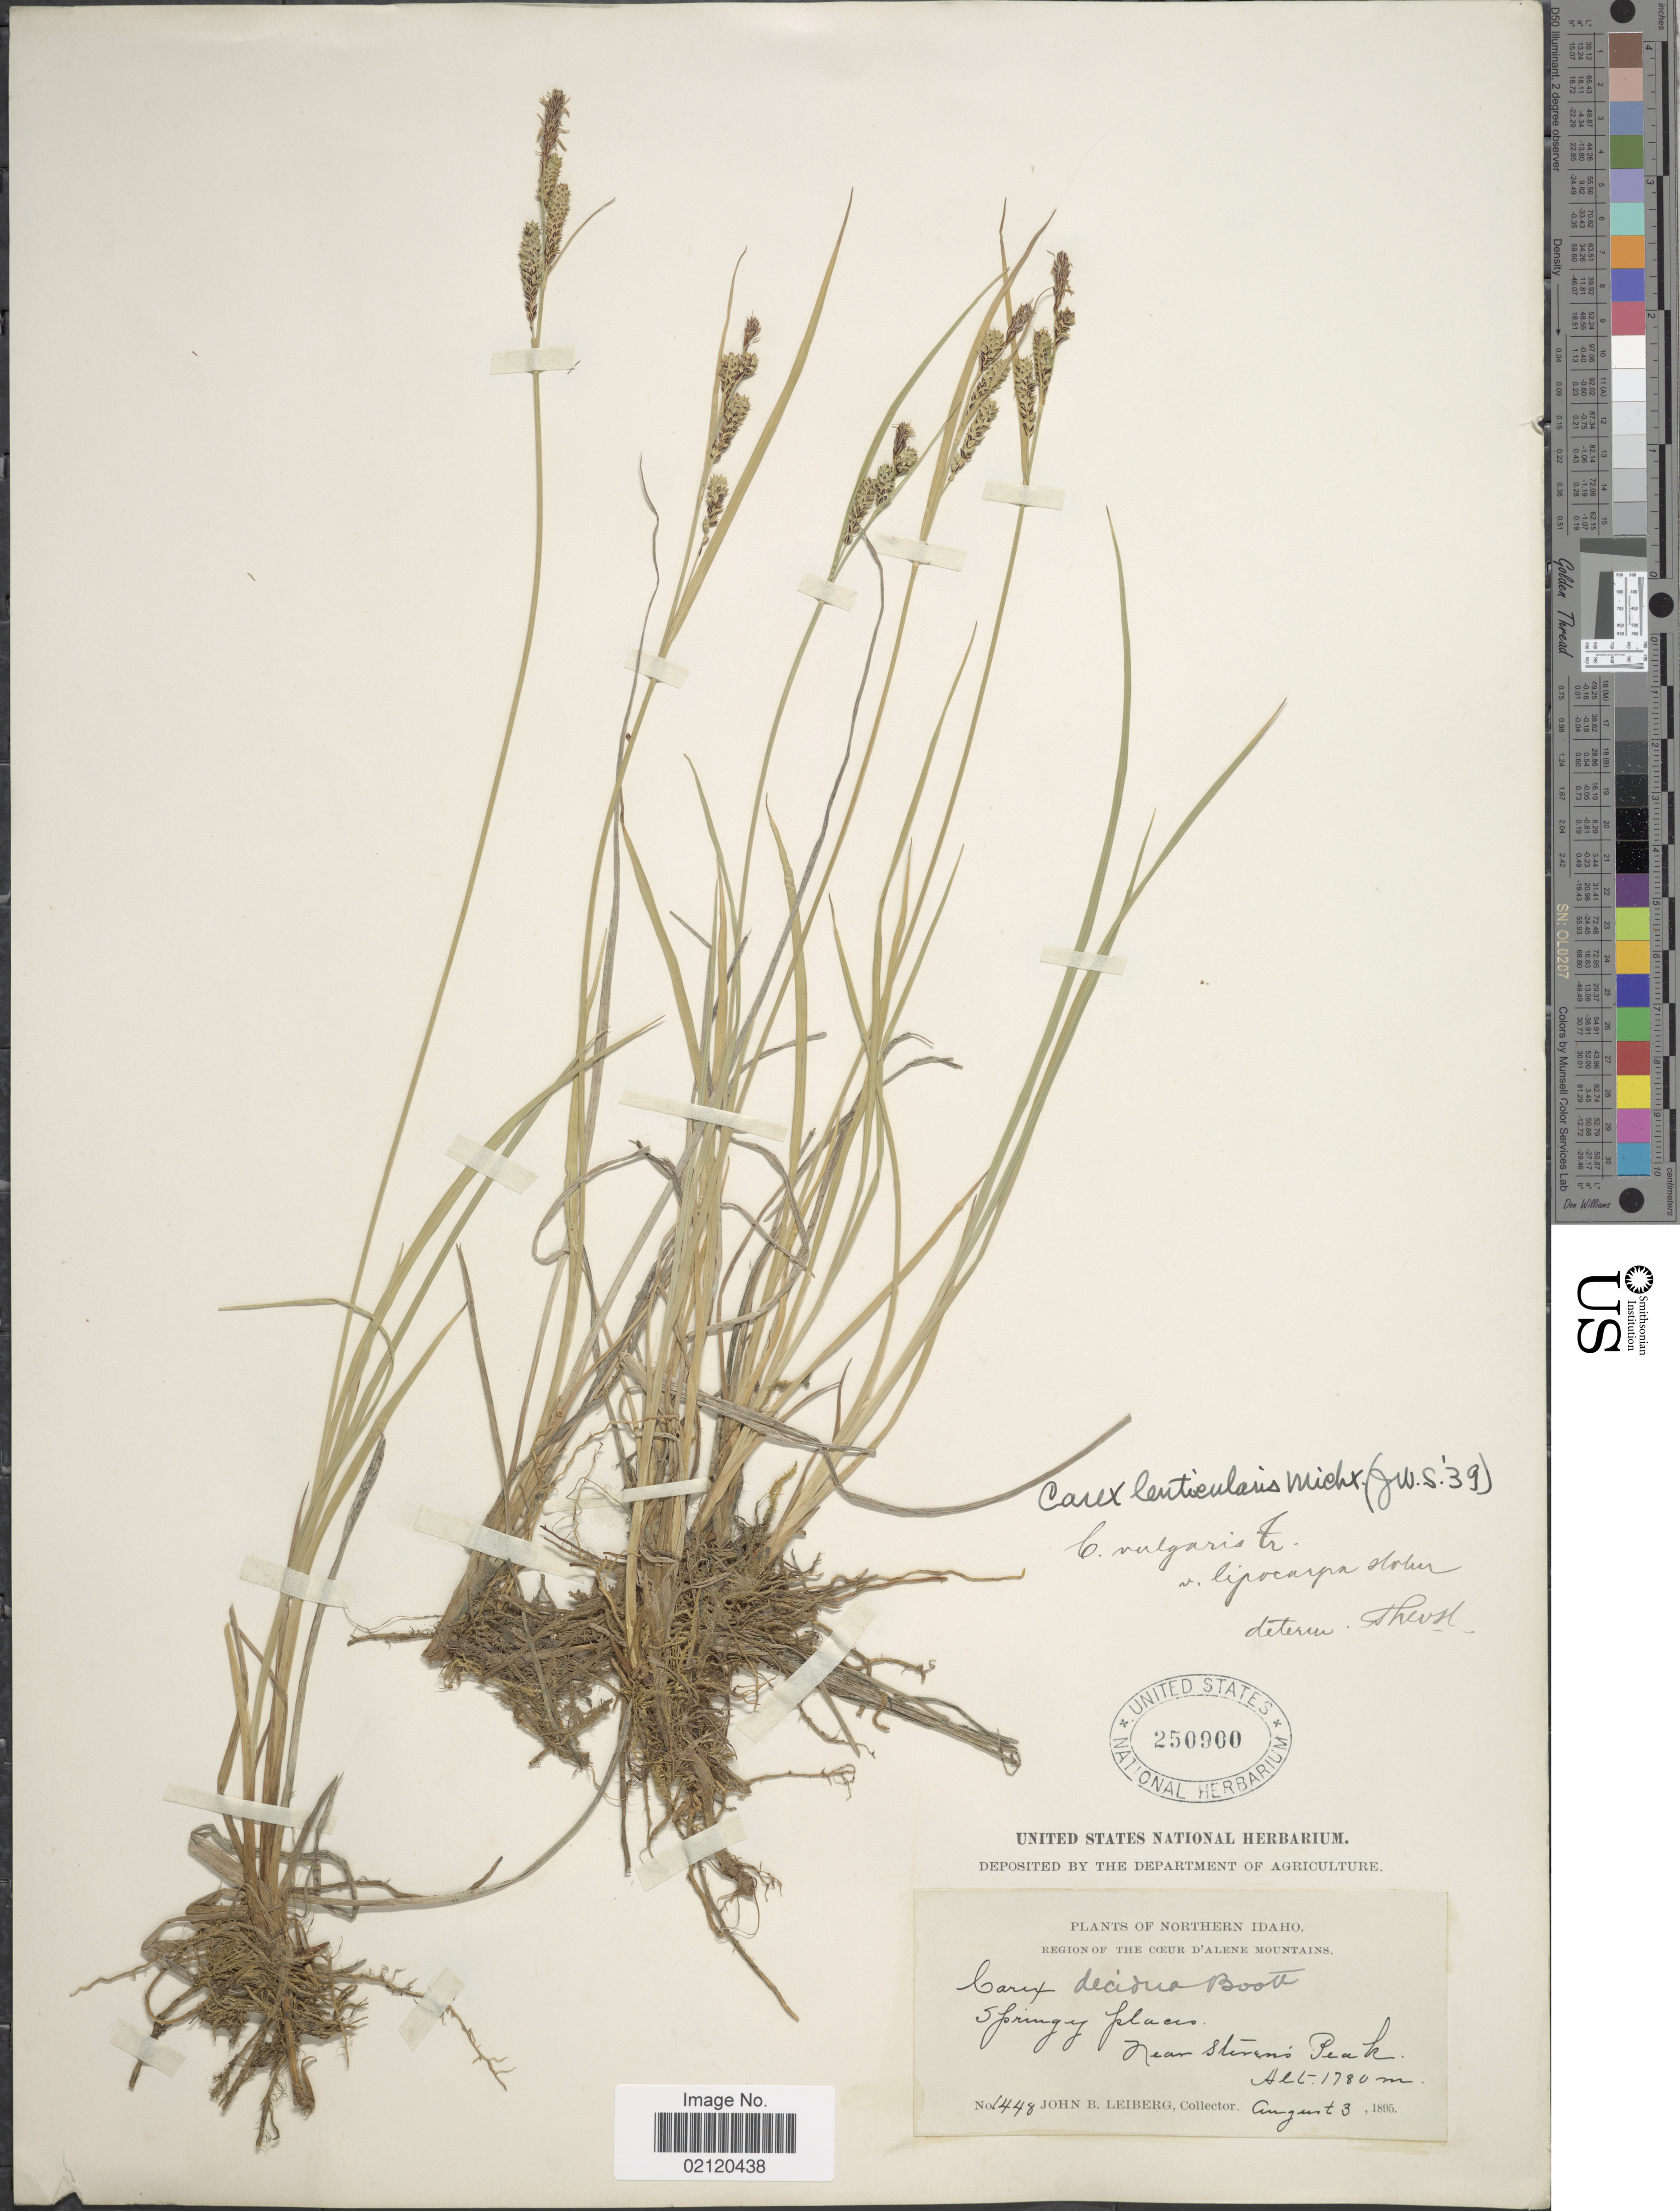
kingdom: Plantae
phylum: Tracheophyta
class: Liliopsida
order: Poales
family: Cyperaceae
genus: Carex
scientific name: Carex lenticularis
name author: Michx.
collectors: J. B. Leiberg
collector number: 1448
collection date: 1895-08-03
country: United States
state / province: Idaho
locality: Norrhern Idaho, Region of the Ceur D'Alene Mountains, Springy Places, near Stevens Peak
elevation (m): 1780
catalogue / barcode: US 250900